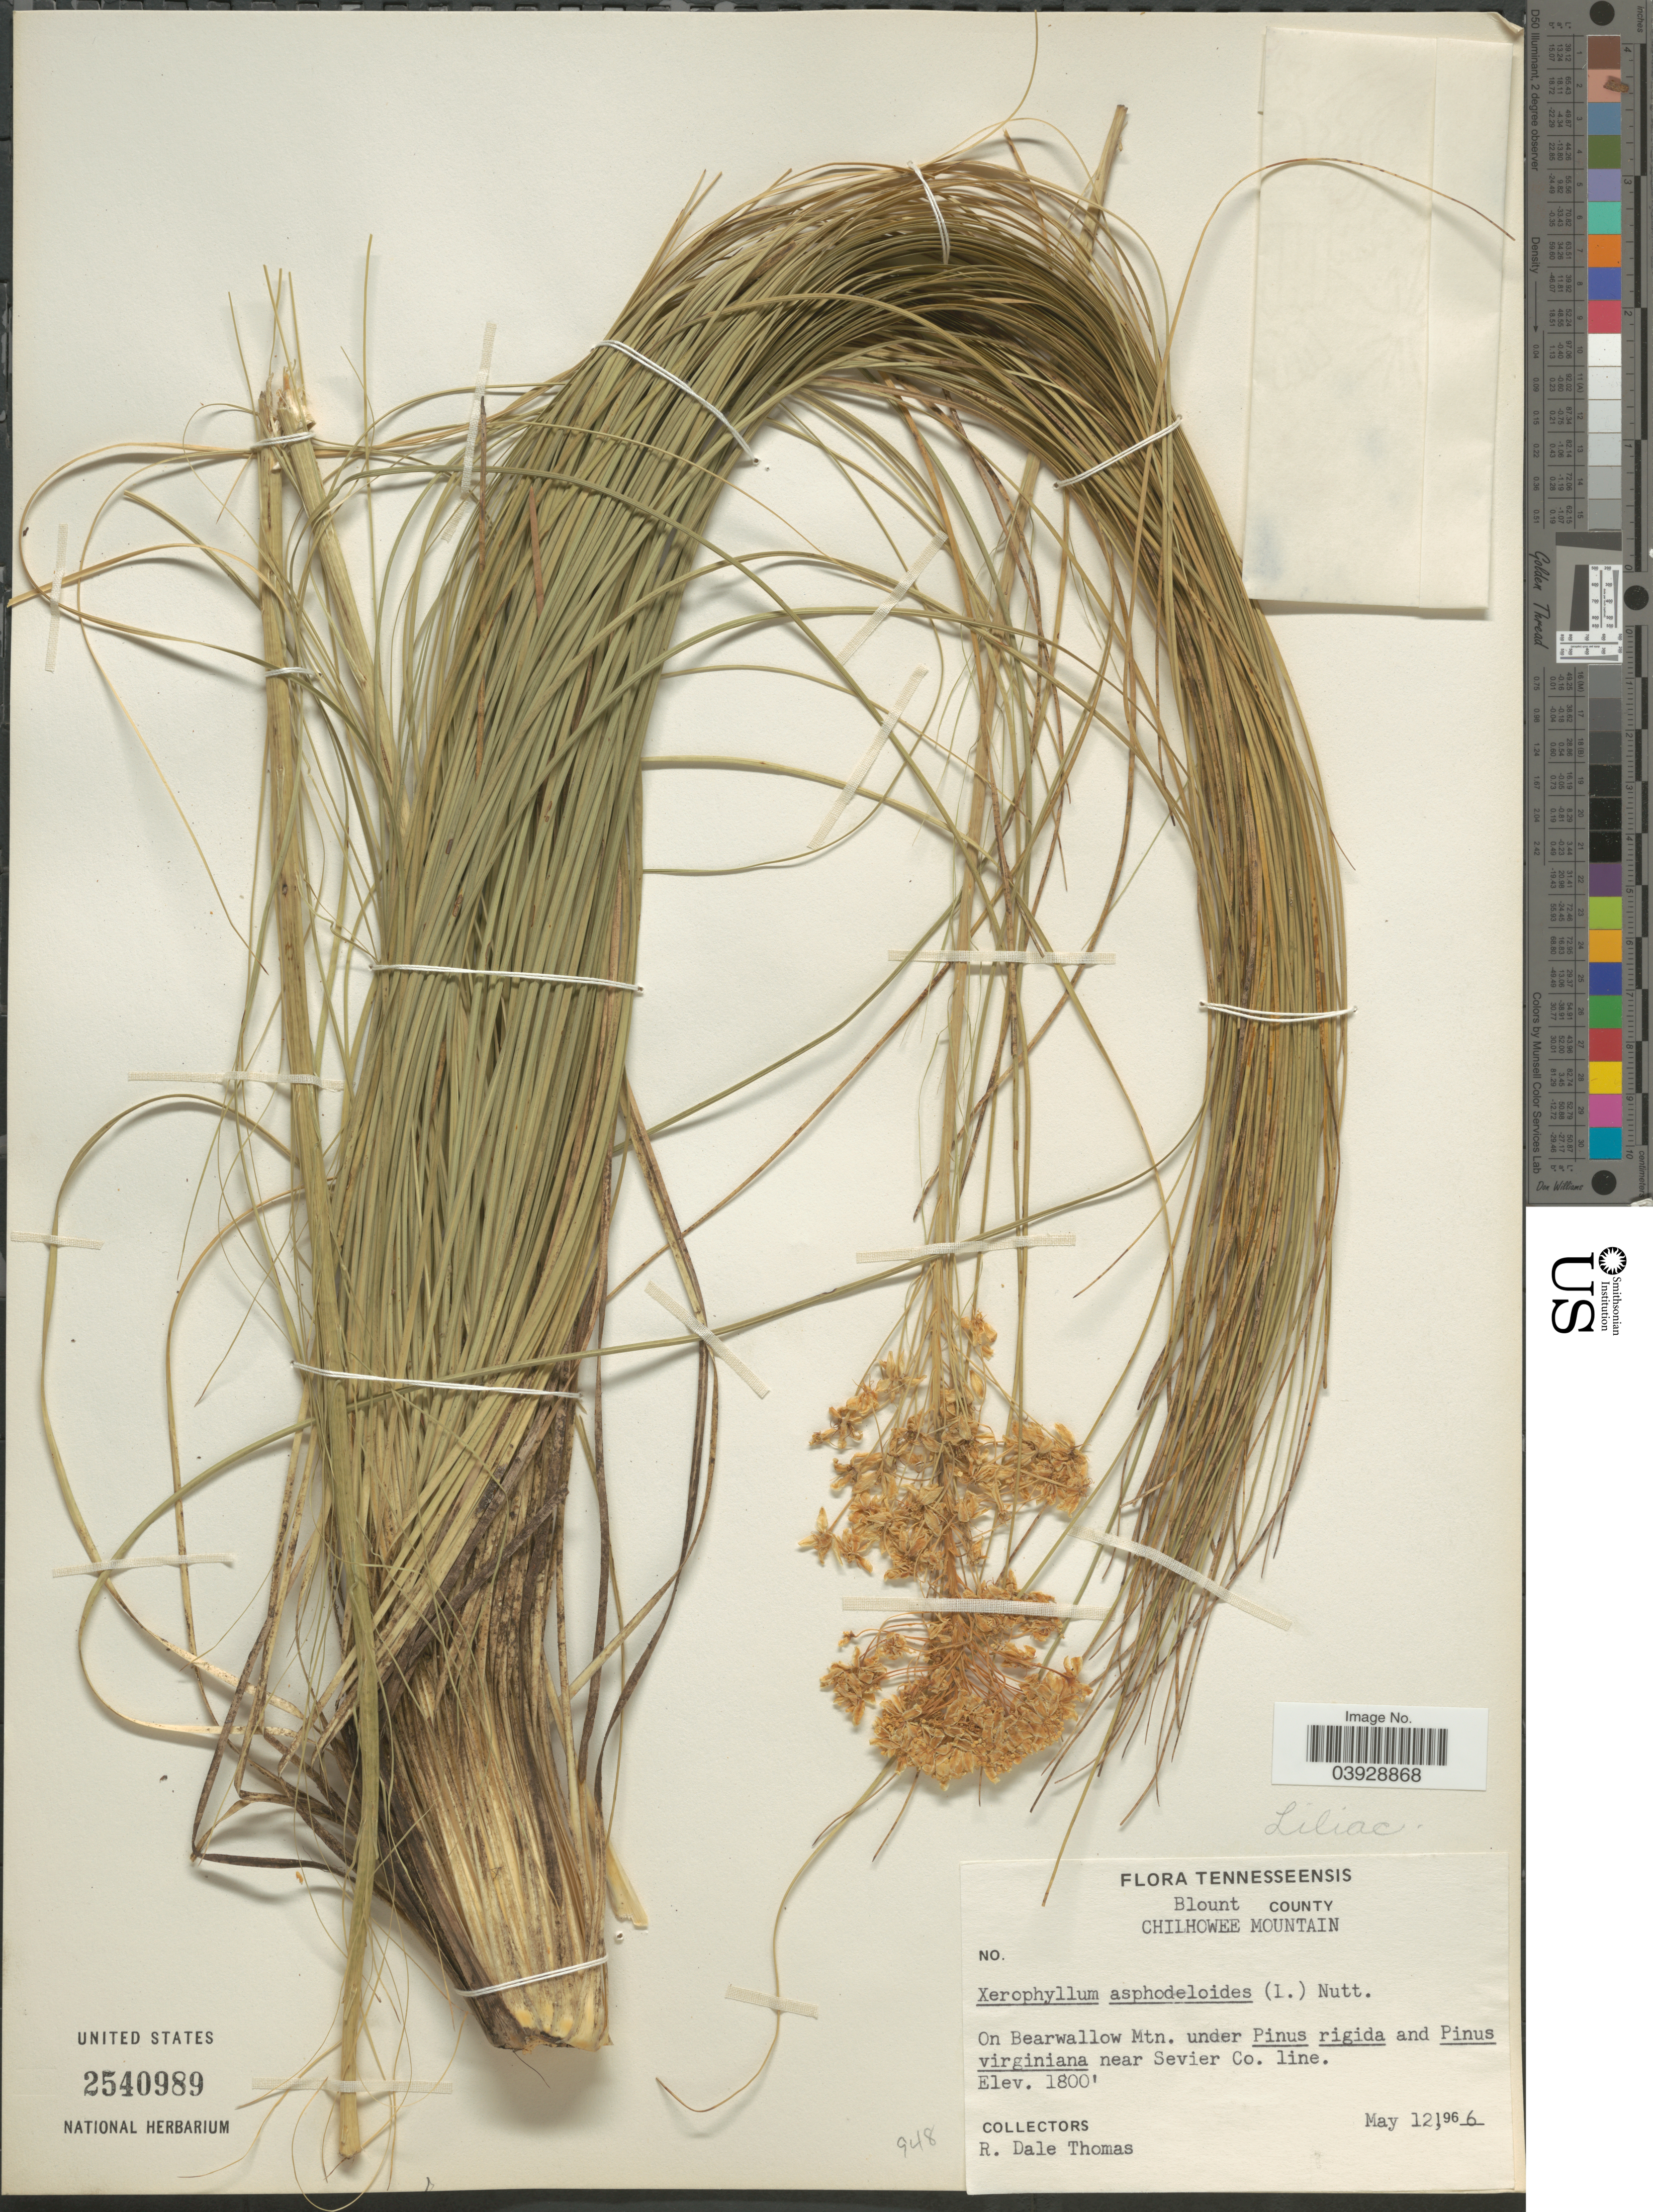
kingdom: Plantae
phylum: Tracheophyta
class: Liliopsida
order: Liliales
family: Melanthiaceae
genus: Xerophyllum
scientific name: Xerophyllum asphodeloides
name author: (L.) Nutt.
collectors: R. Thomas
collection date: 1966-05-12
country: United States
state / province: Tennessee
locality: Blount County. Chilhowee Mountain. On Bearwallow Mtn. near Sevier Co.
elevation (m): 549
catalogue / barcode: US 2540989